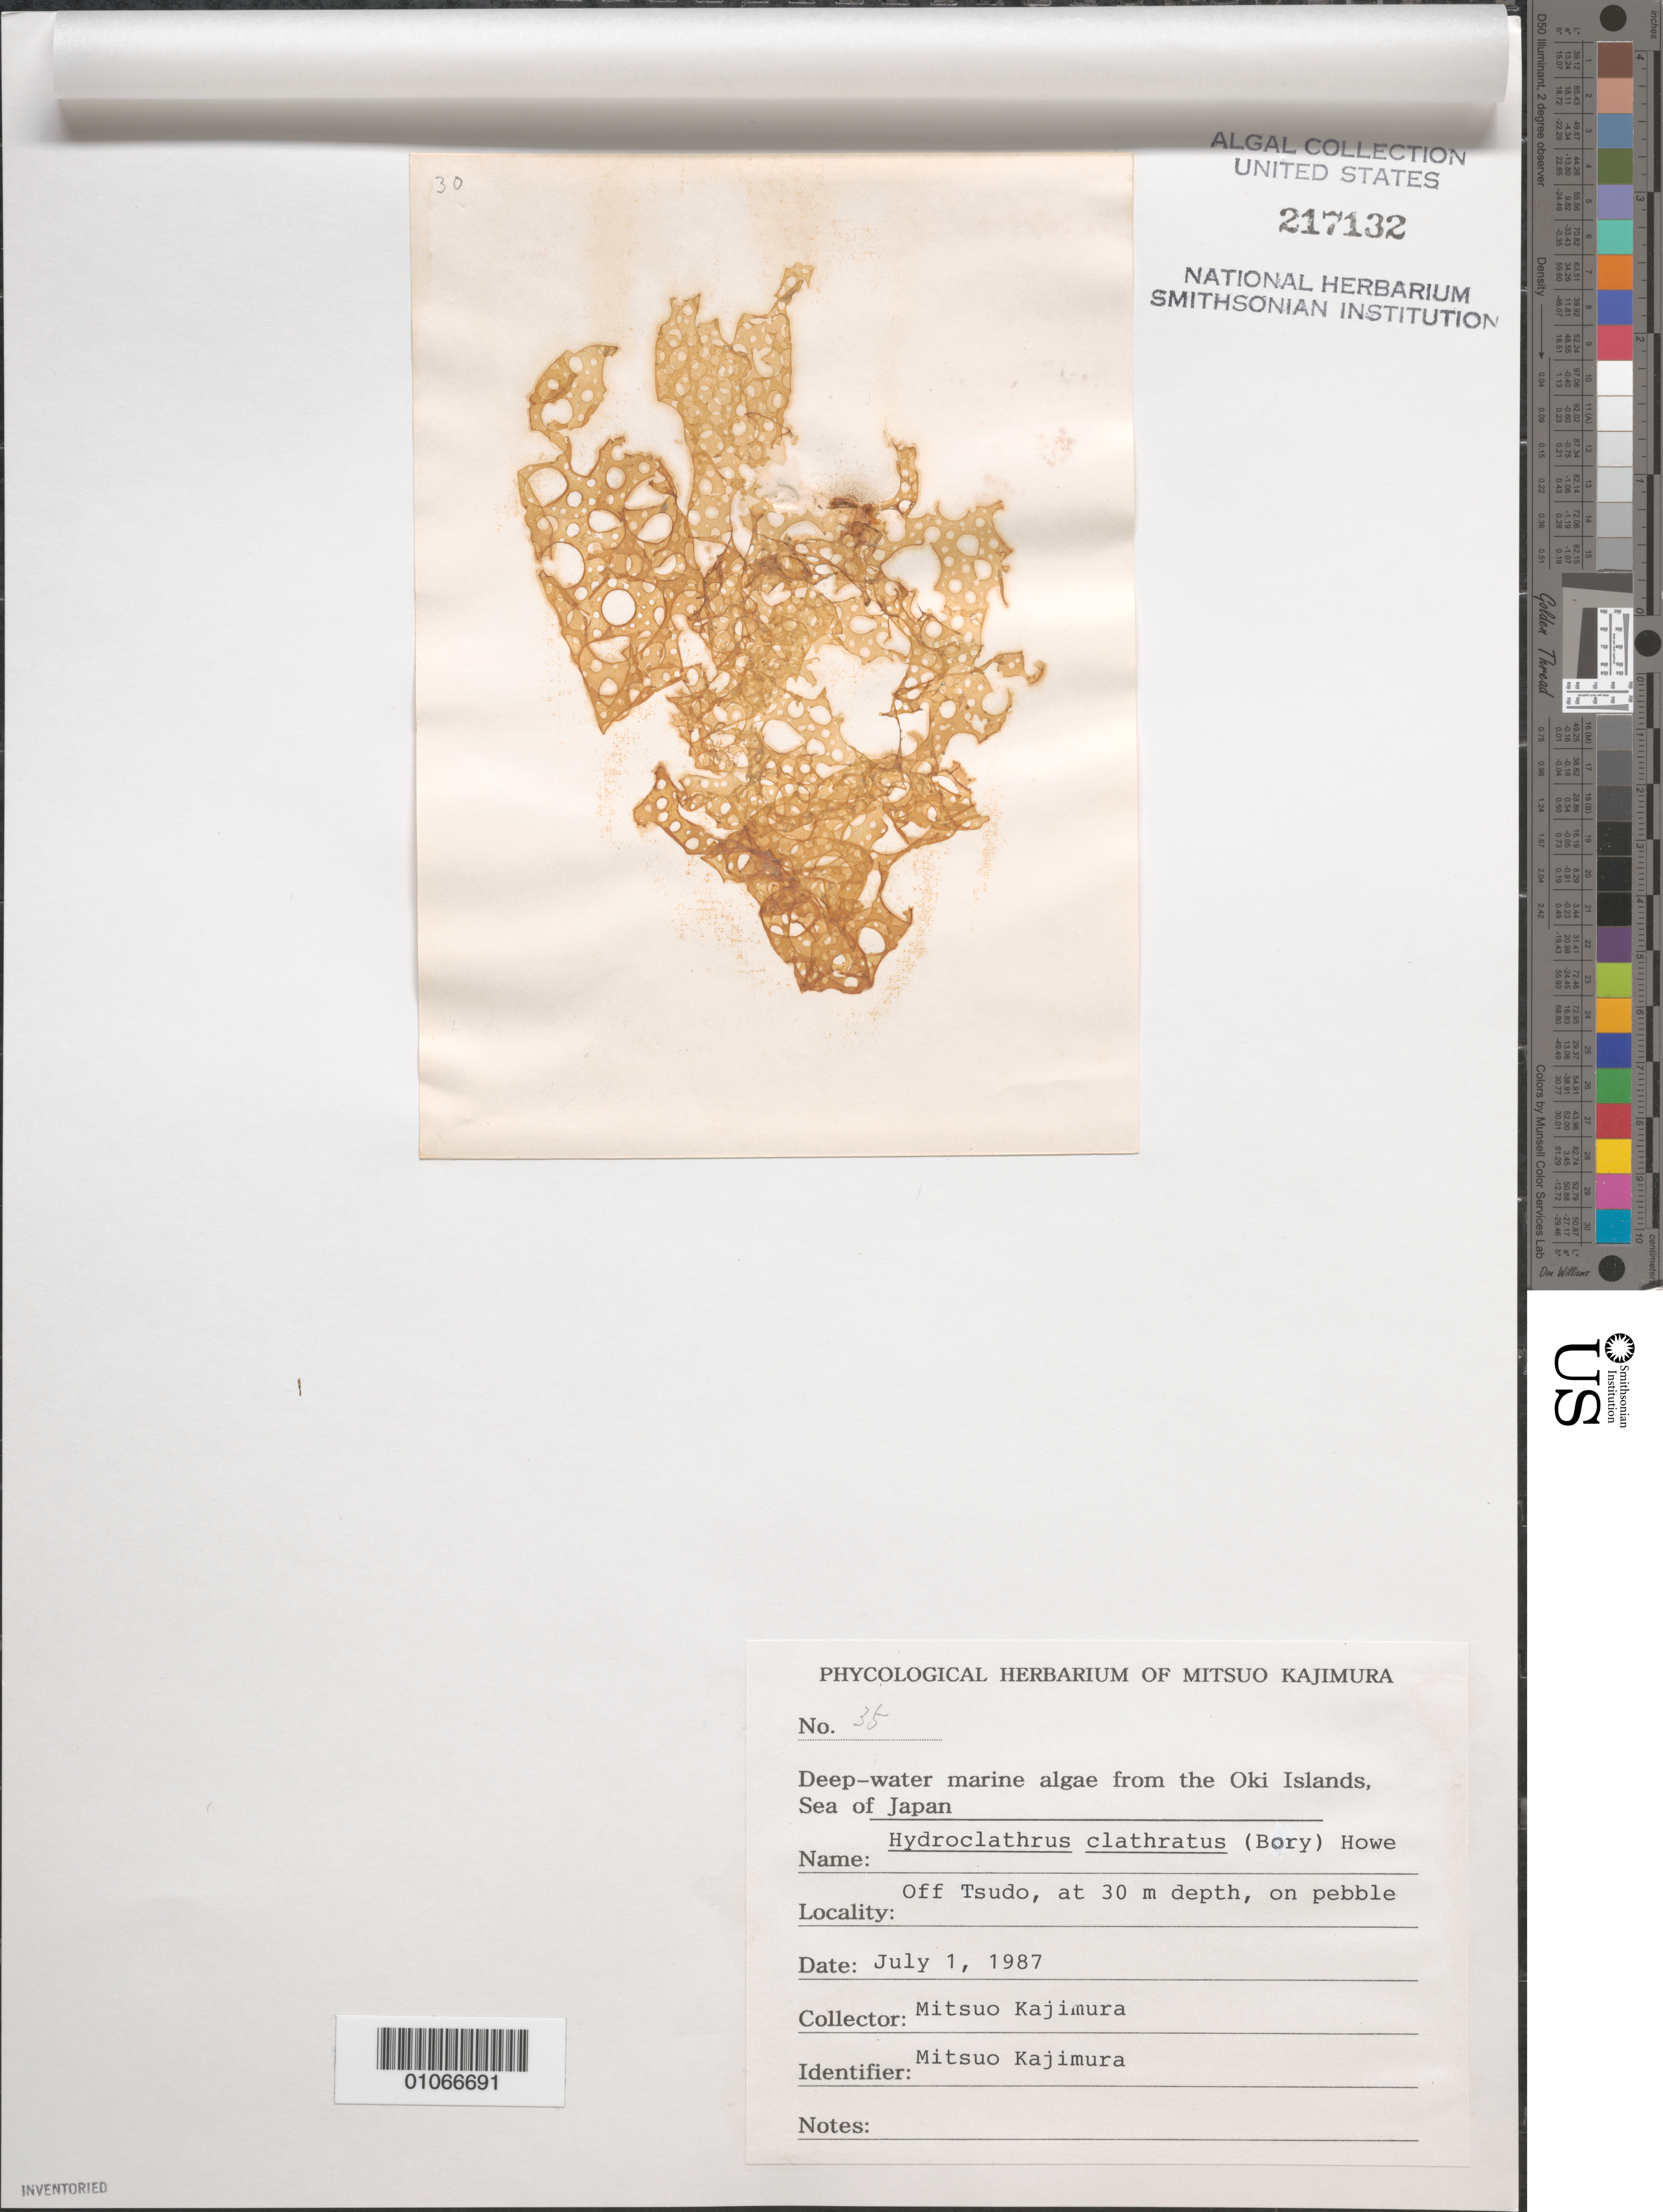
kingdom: Chromista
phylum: Ochrophyta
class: Phaeophyceae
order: Scytosiphonales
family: Scytosiphonaceae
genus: Hydroclathrus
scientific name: Hydroclathrus clathratus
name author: (C. Agardh) M. Howe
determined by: Kajimura, Mitsuo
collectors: M. Kajimura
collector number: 35 & specimen 30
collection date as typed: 01 Jul 1987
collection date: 1987-07-01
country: Japan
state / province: Simane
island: Oki Is.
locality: Off Tsudo [village], Sea of Japan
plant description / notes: Phycologial Herbarium of Mitsuo Kajimura, Deep-water marine algae from the Oki Islands, Sea of Japan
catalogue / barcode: US 217132